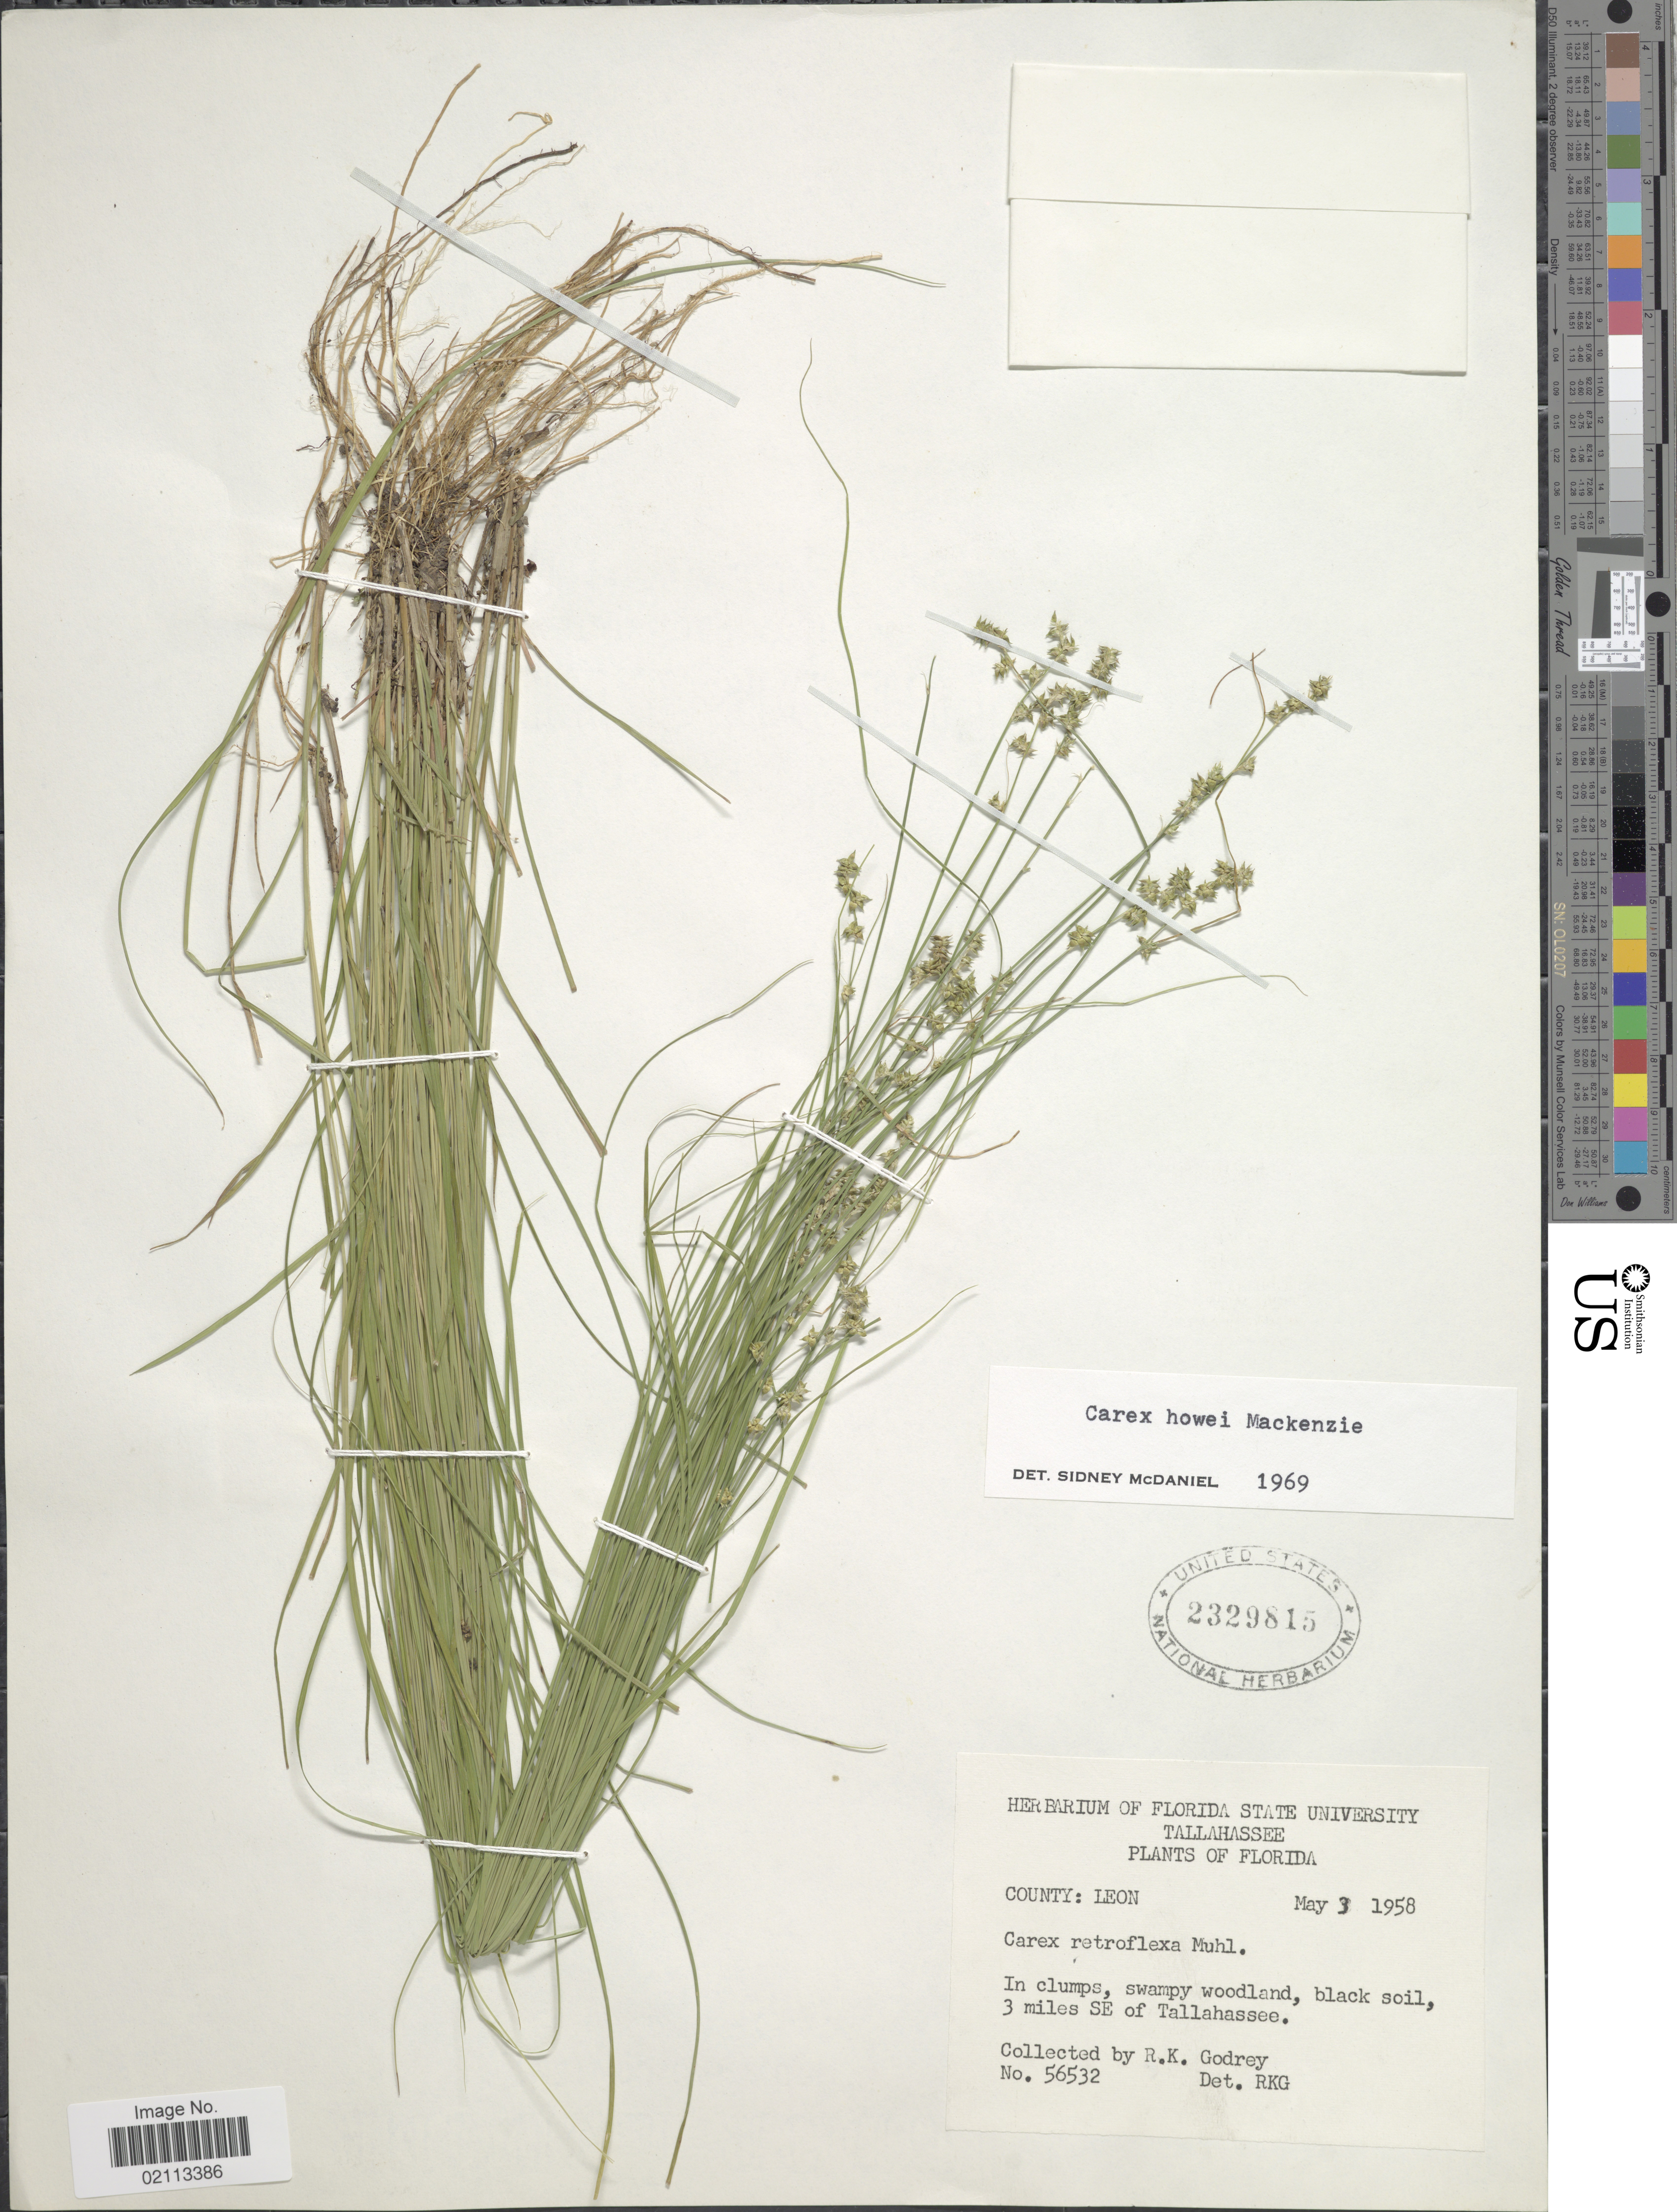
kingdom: Plantae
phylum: Tracheophyta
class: Liliopsida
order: Poales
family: Cyperaceae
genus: Carex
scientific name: Carex howei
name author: Mack.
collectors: R. K. Godfrey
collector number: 56532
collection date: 1958-05-03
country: United States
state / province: Florida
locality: County: Leon, In clumps, swampy woodland, black soil, 3 miles SE of Tallahassee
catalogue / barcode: US 2329815